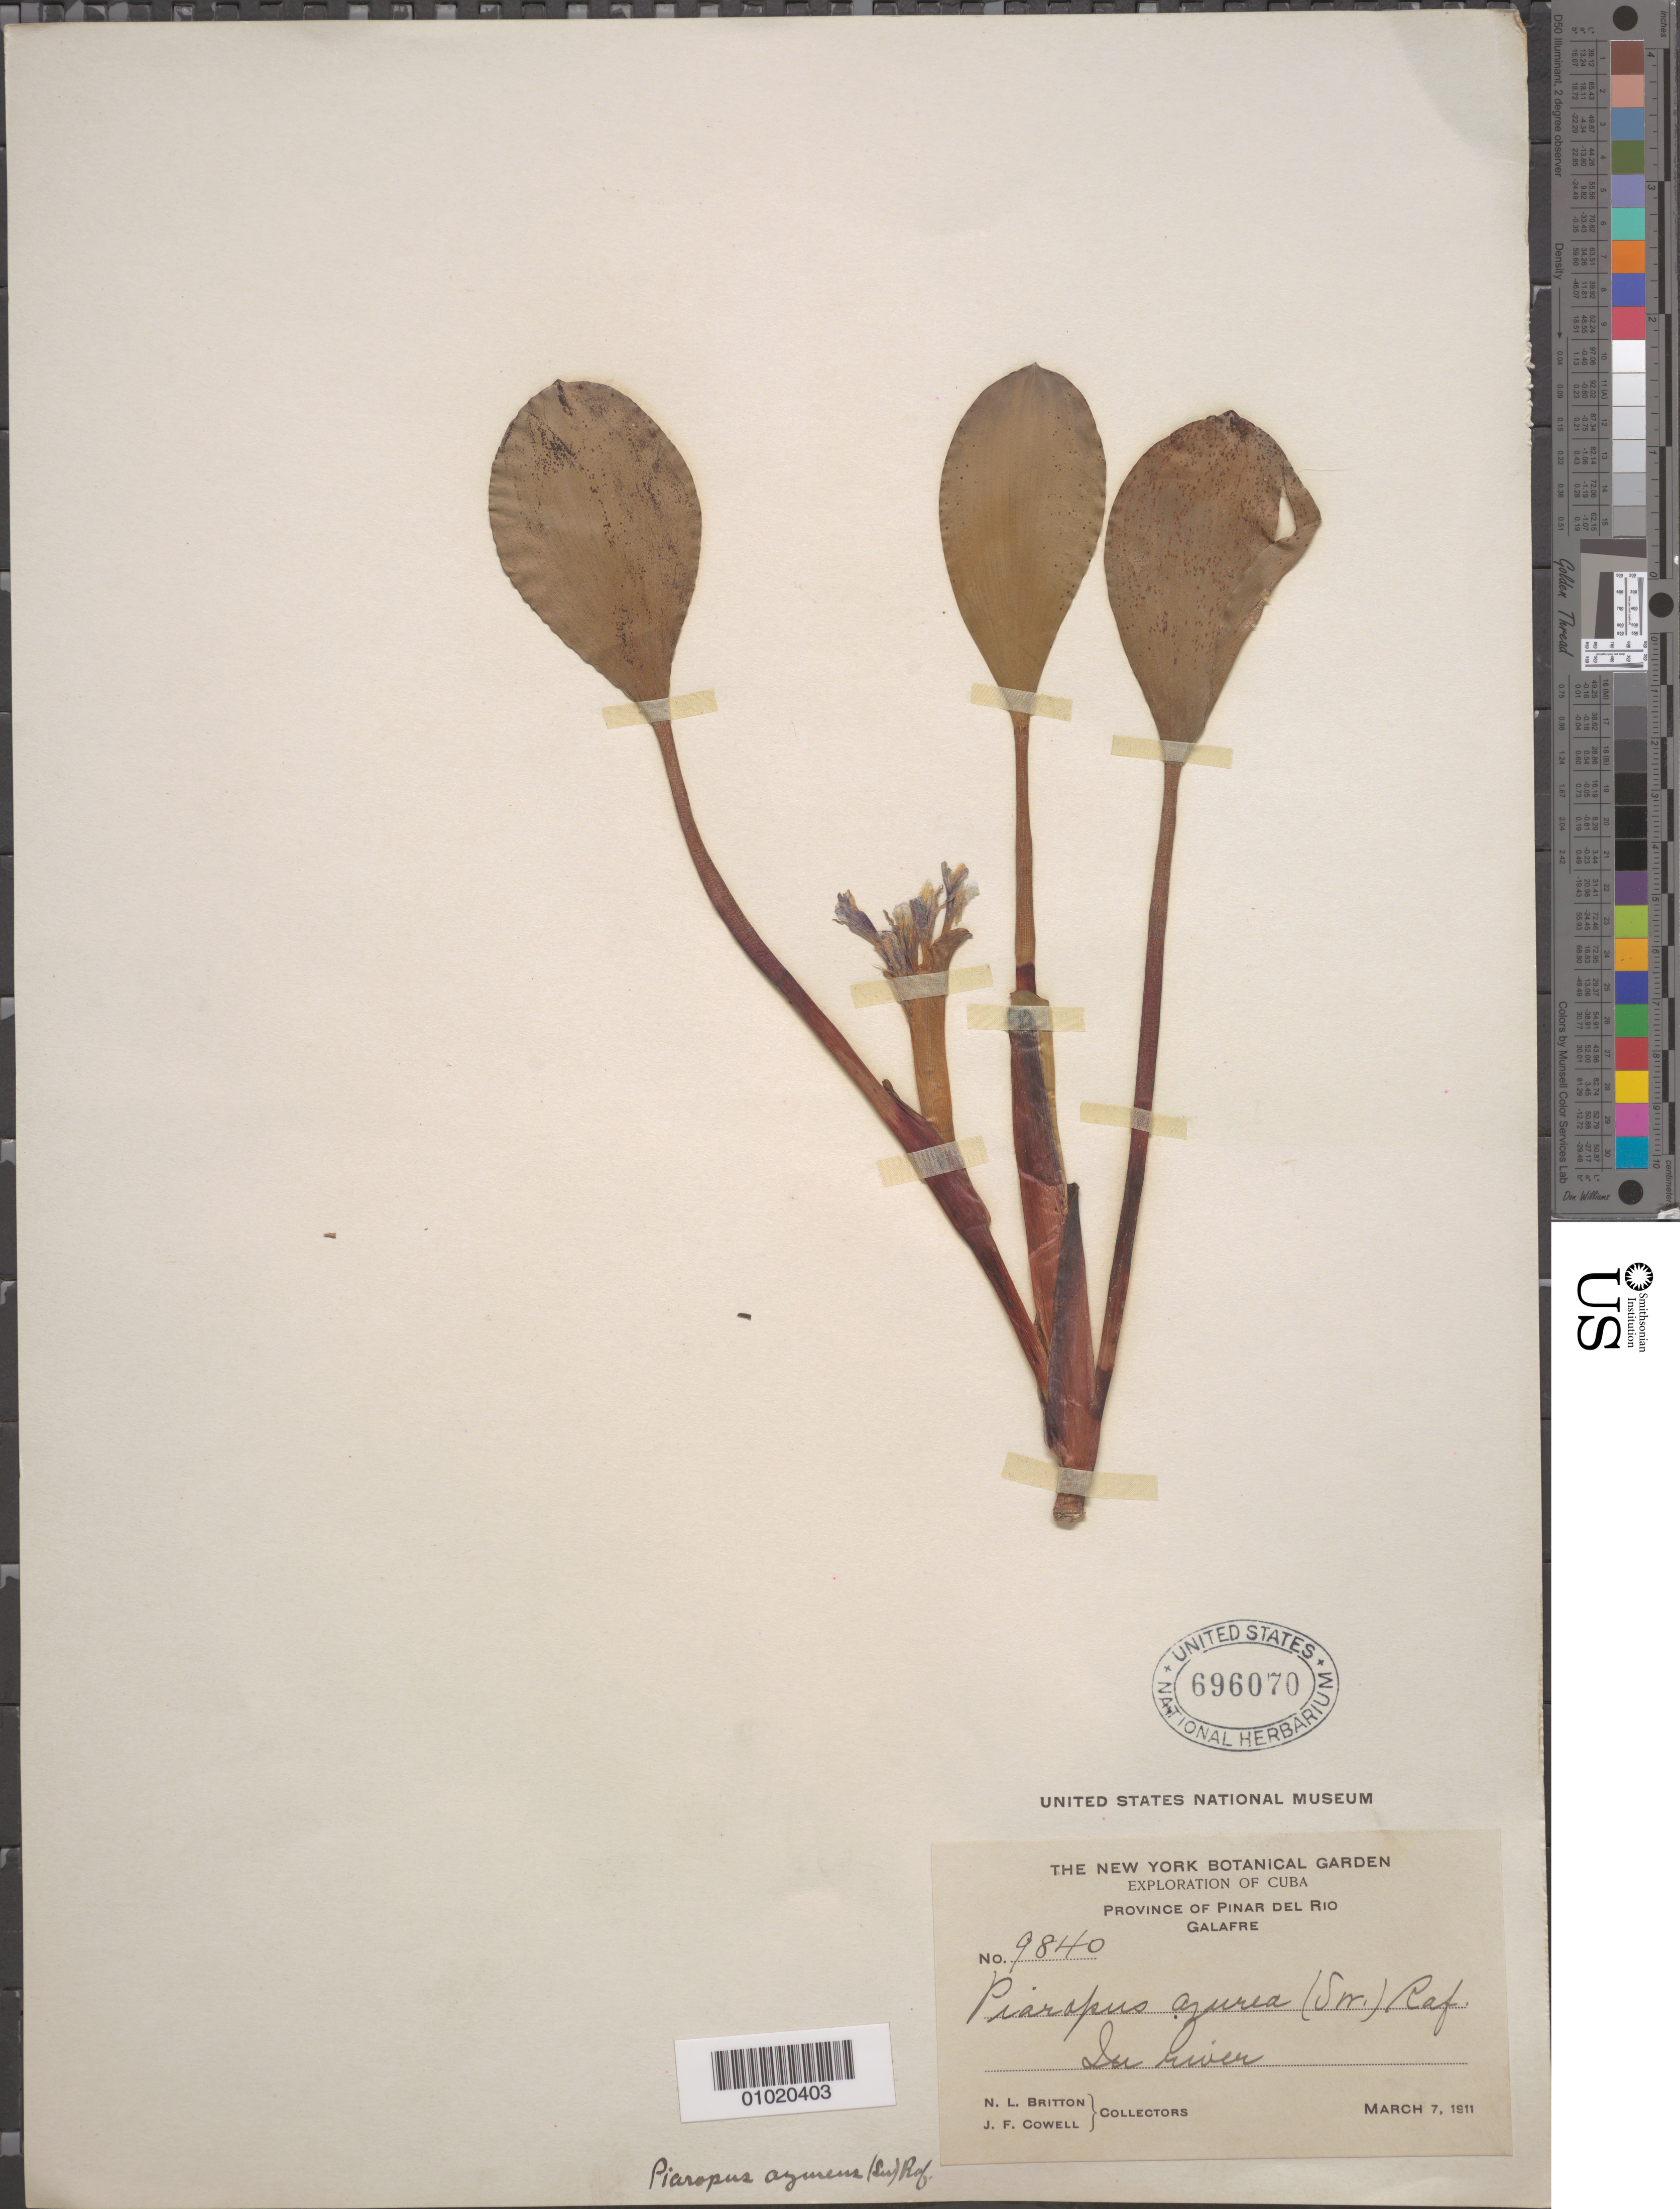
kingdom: Plantae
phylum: Tracheophyta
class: Liliopsida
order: Commelinales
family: Pontederiaceae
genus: Eichhornia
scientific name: Eichhornia azurea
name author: (Sw.) Kunth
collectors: N. Britton & J. F. Cowell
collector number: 9840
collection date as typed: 07 Mar 1911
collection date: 1911-03-07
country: Cuba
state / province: Pinar del Rio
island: Cuba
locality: Galafre In river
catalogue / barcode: US 696070